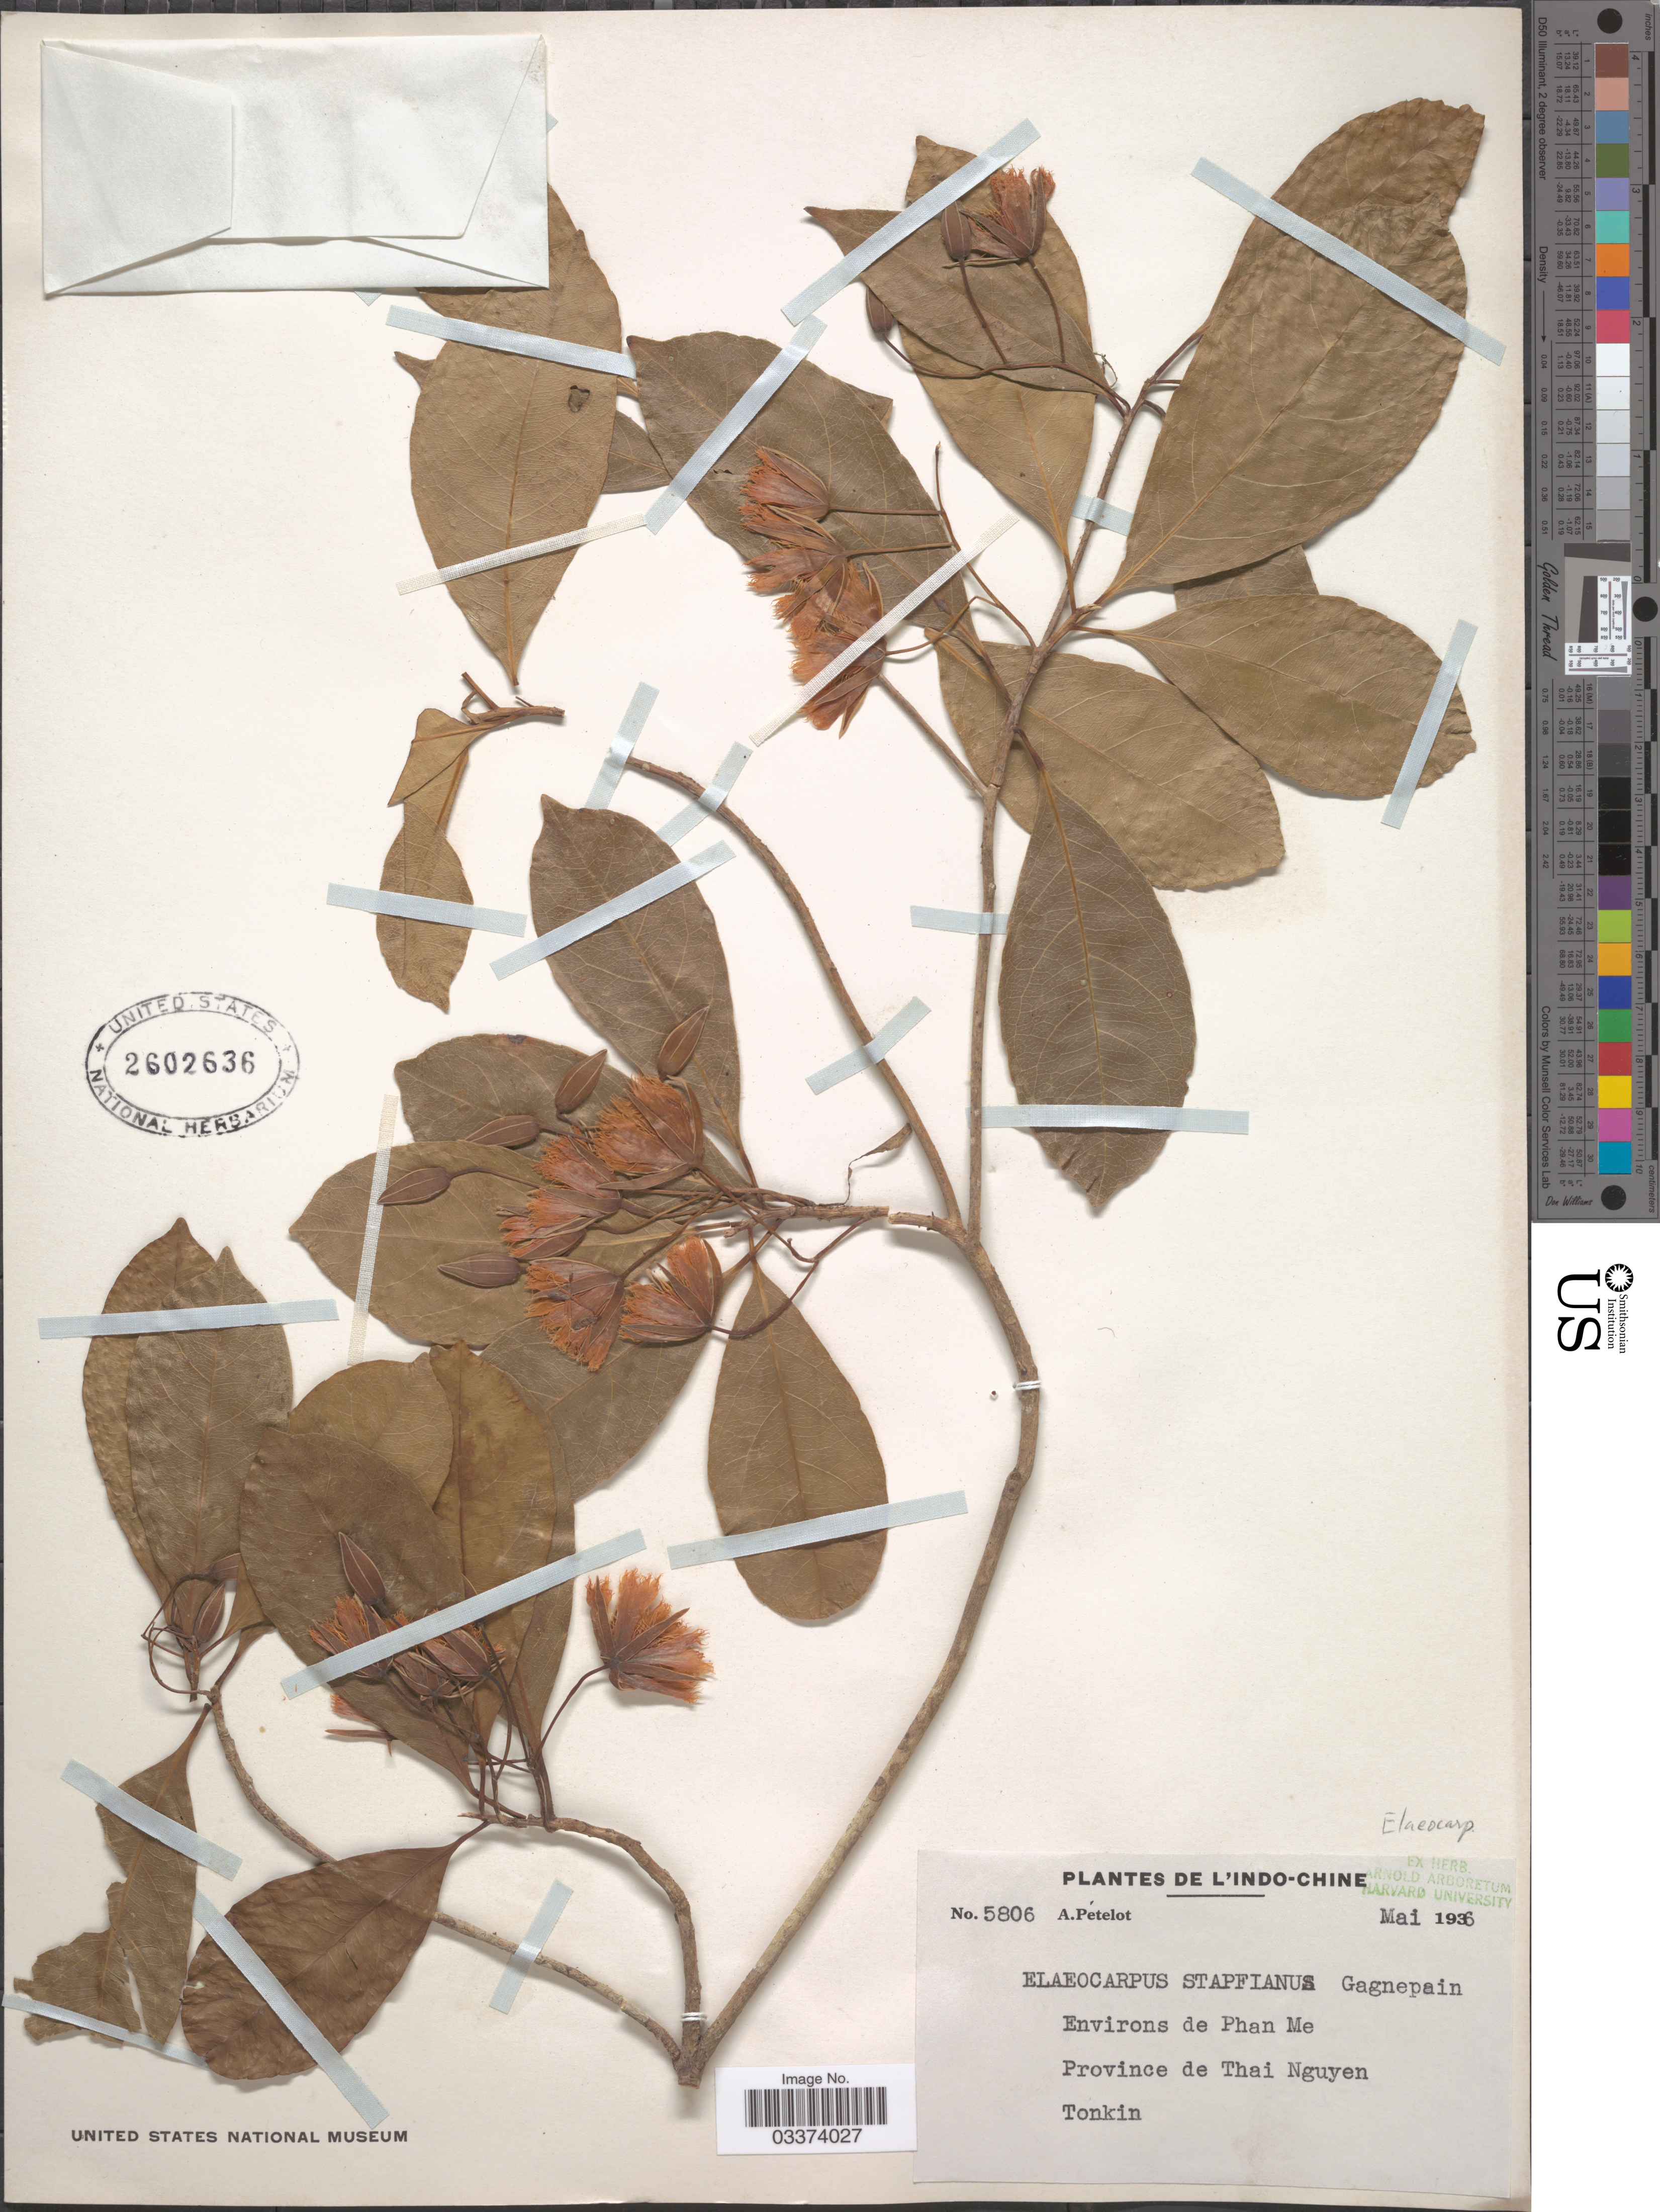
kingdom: Plantae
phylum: Tracheophyta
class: Magnoliopsida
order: Oxalidales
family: Elaeocarpaceae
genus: Elaeocarpus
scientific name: Elaeocarpus stapfianus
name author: Gagnep.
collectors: P. A. Pételot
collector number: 5806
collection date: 1936-05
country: Vietnam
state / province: Thai Nguyen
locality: Indo-Chine. Environs de Phan Me.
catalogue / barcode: US 2602636